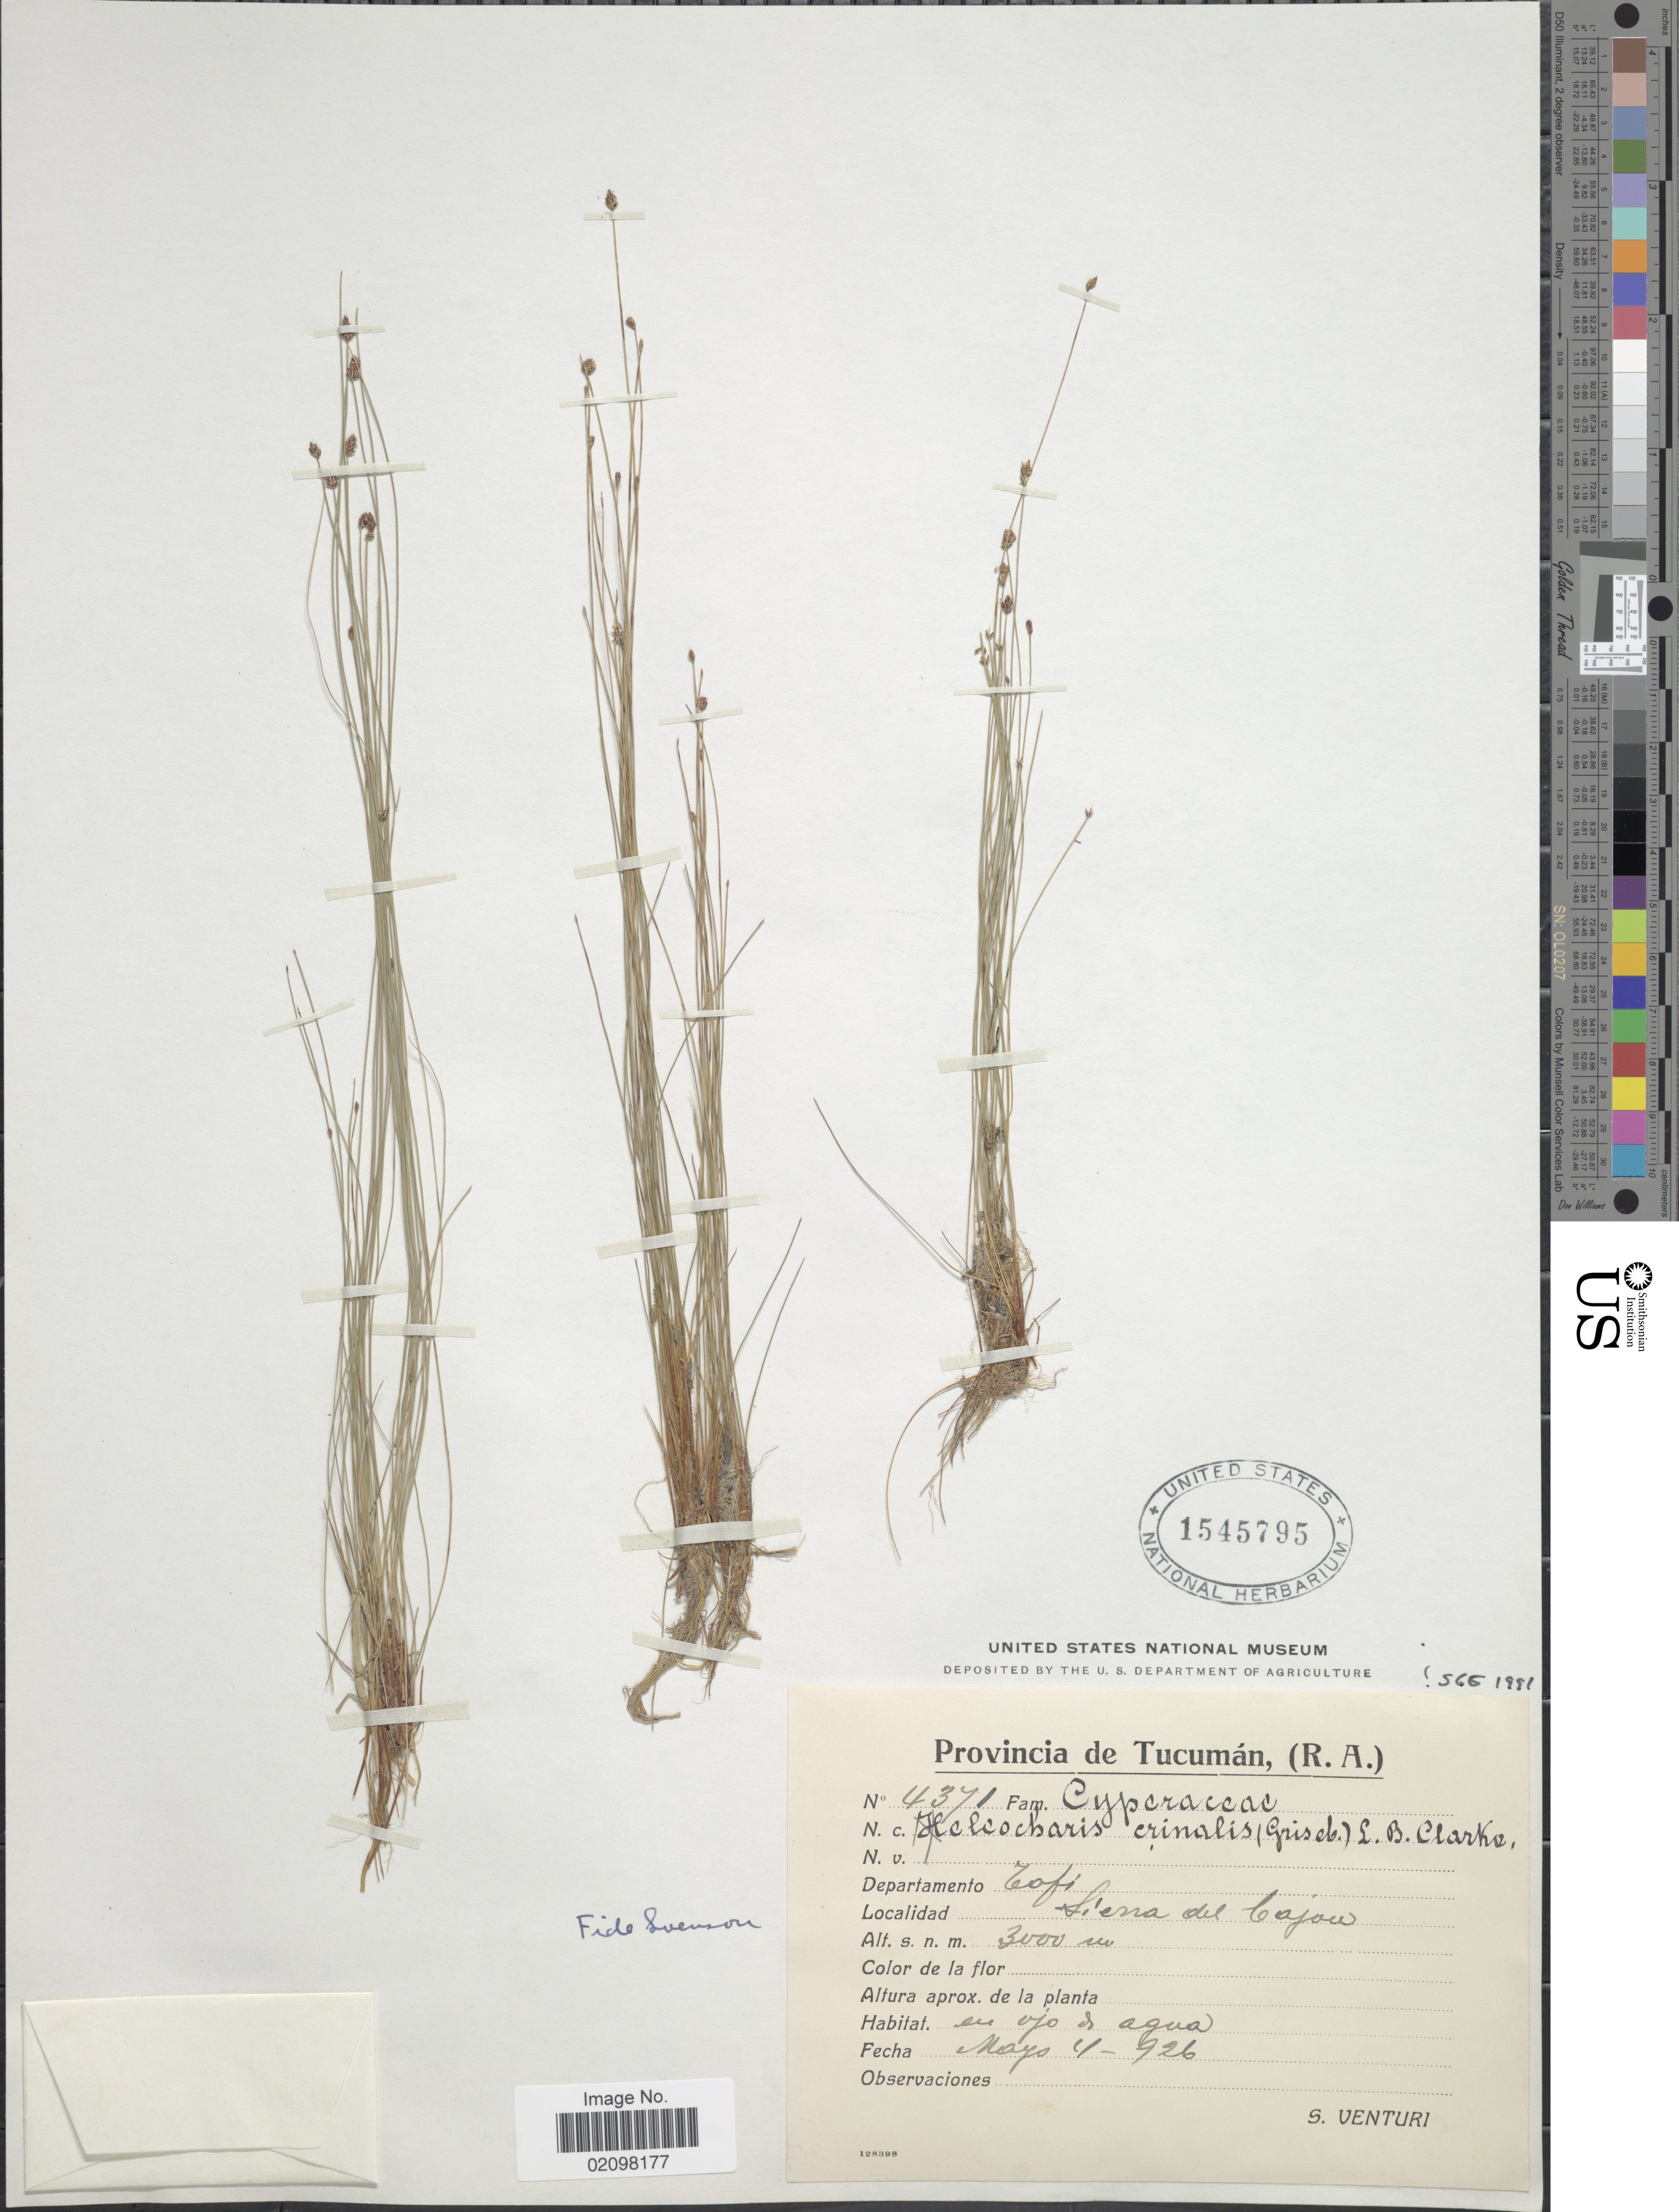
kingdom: Plantae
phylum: Tracheophyta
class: Liliopsida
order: Poales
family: Cyperaceae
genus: Eleocharis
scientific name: Eleocharis crinalis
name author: (Griseb.) C.B. Clarke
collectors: S. Venturi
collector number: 4371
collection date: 1926-05-04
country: Argentina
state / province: Tucuman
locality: (R.A.) Departamento Tafi. Sierra del Cajon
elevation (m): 3000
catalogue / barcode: US 1545795